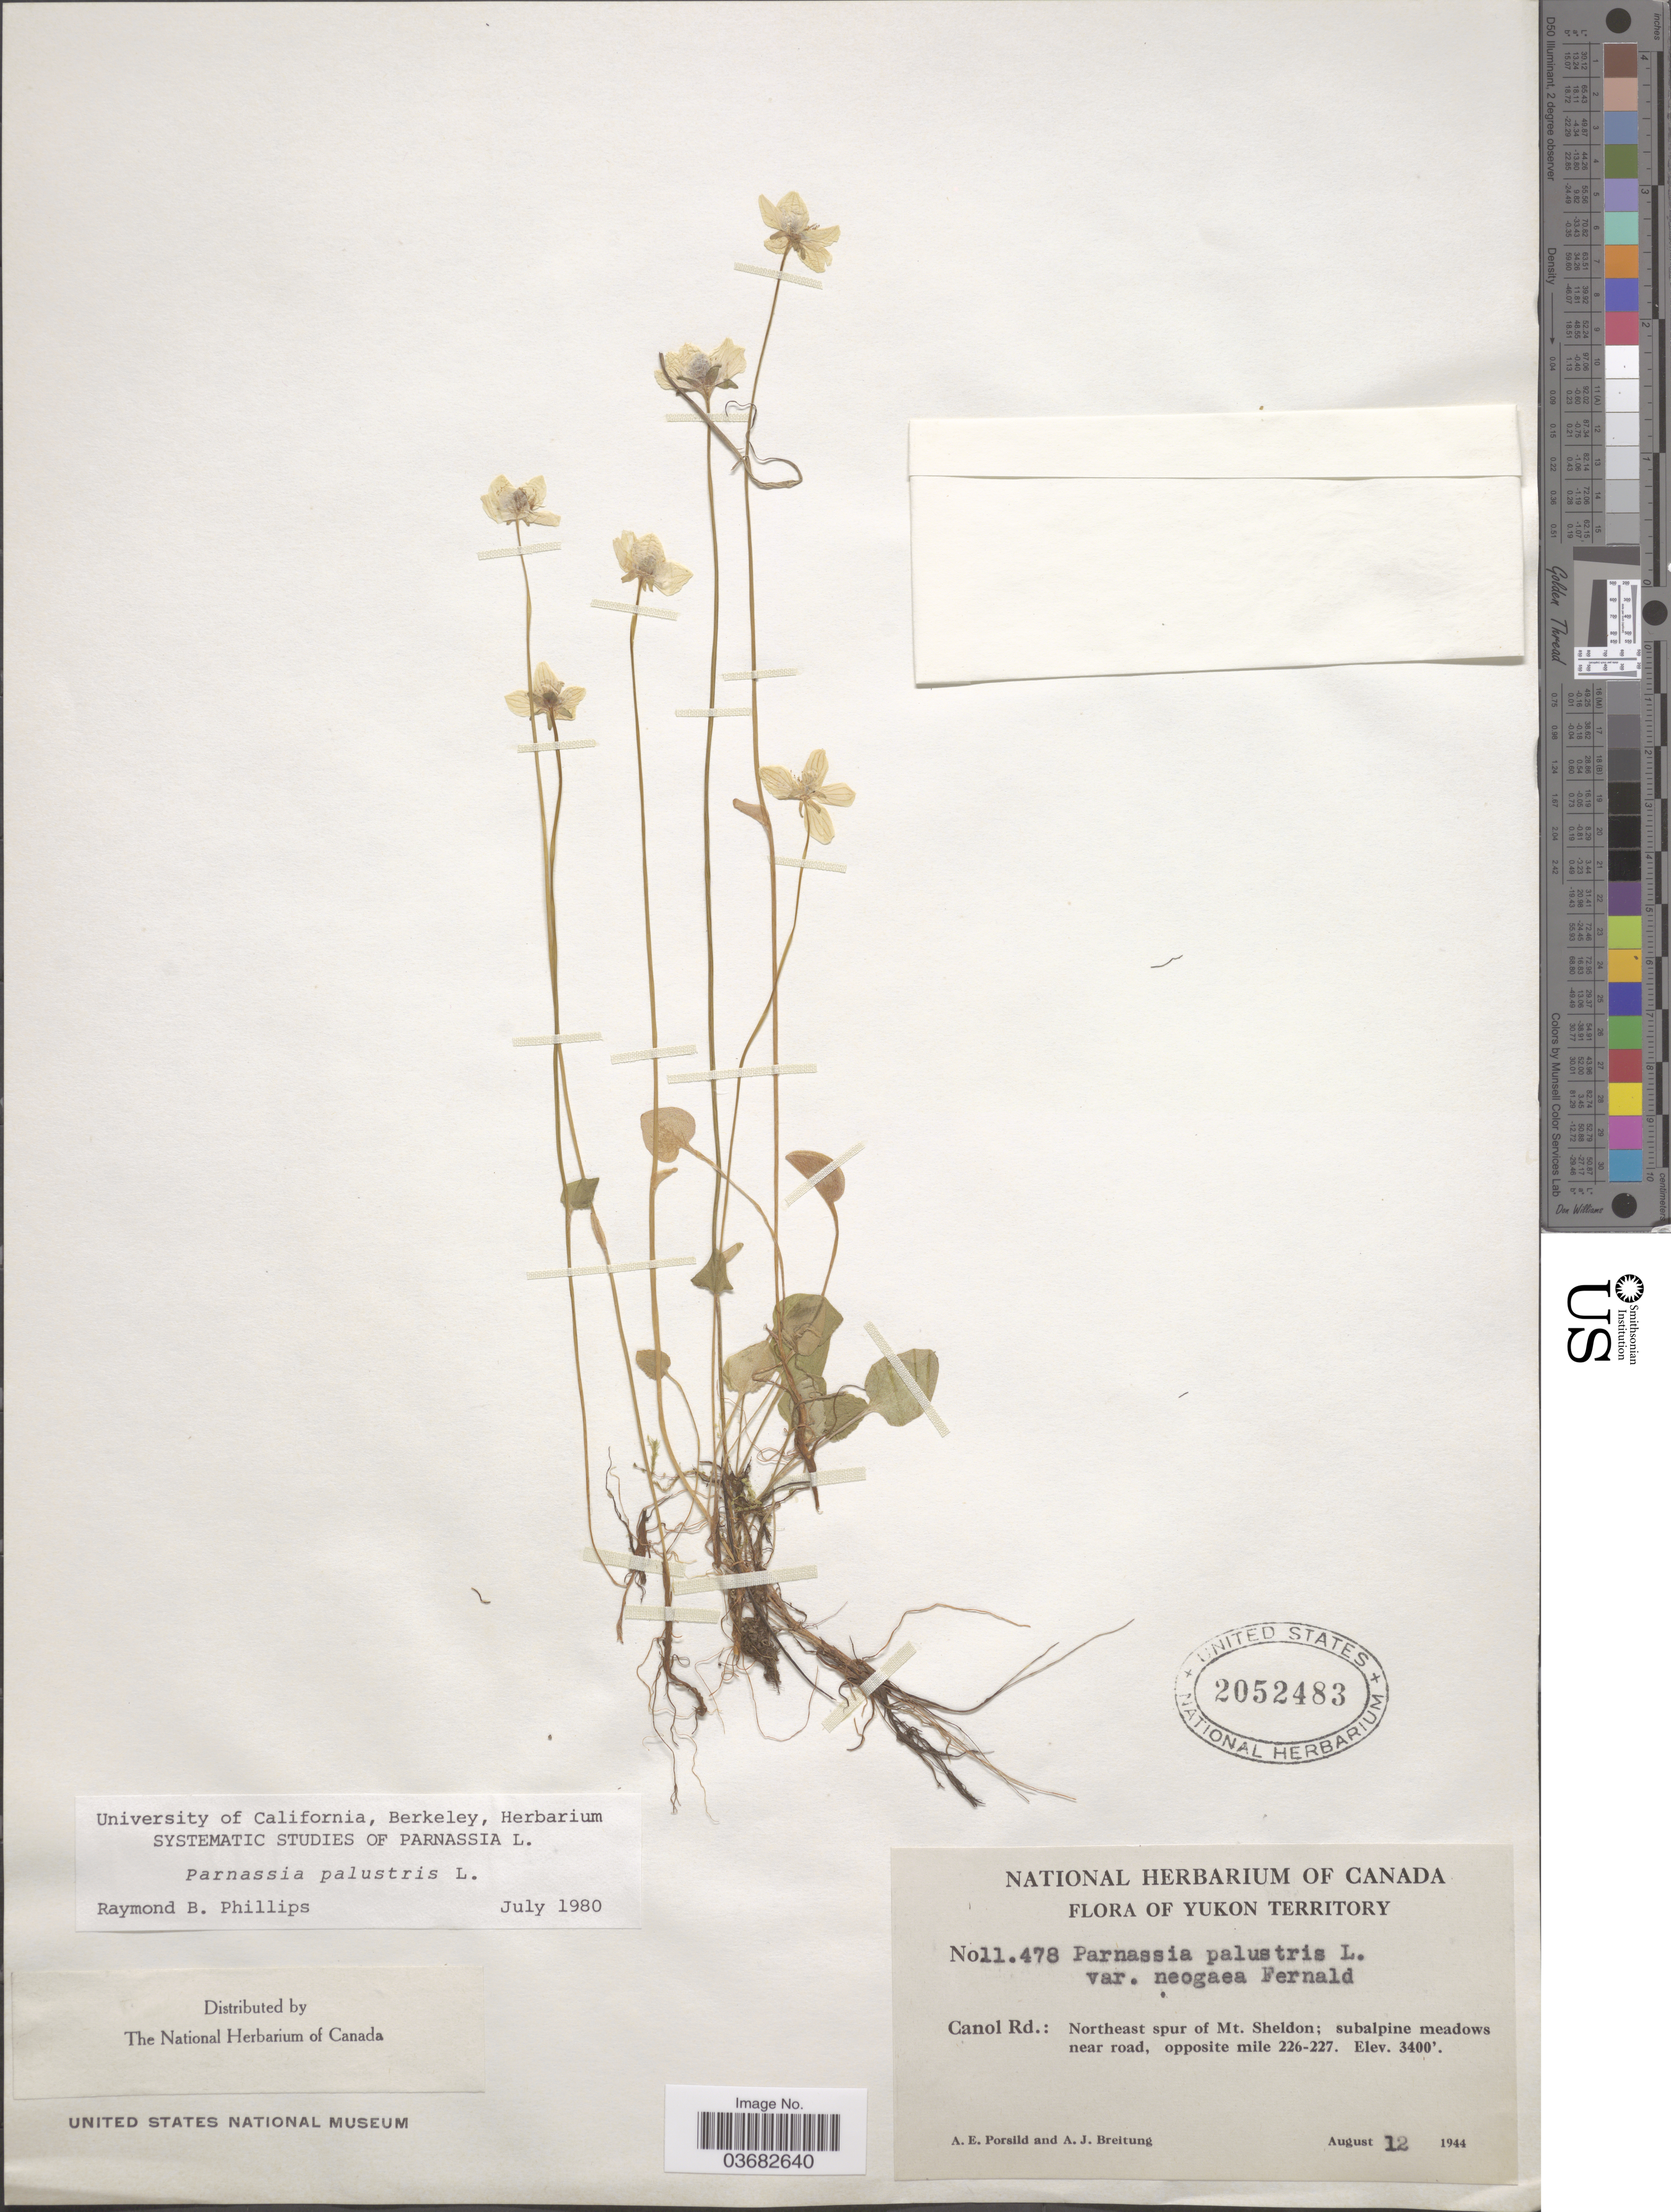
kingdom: Plantae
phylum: Tracheophyta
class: Magnoliopsida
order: Celastrales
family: Parnassiaceae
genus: Parnassia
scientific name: Parnassia palustris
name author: L.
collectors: A. E. Porsild & A. Breitung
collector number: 11478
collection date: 1944-08-12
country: Canada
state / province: Yukon Territory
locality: Canol Rd.: Northeast spur of Mt. Sheldon; subalpine meadows near road, opposite mile 226-227.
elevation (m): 1036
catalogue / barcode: US 2052483